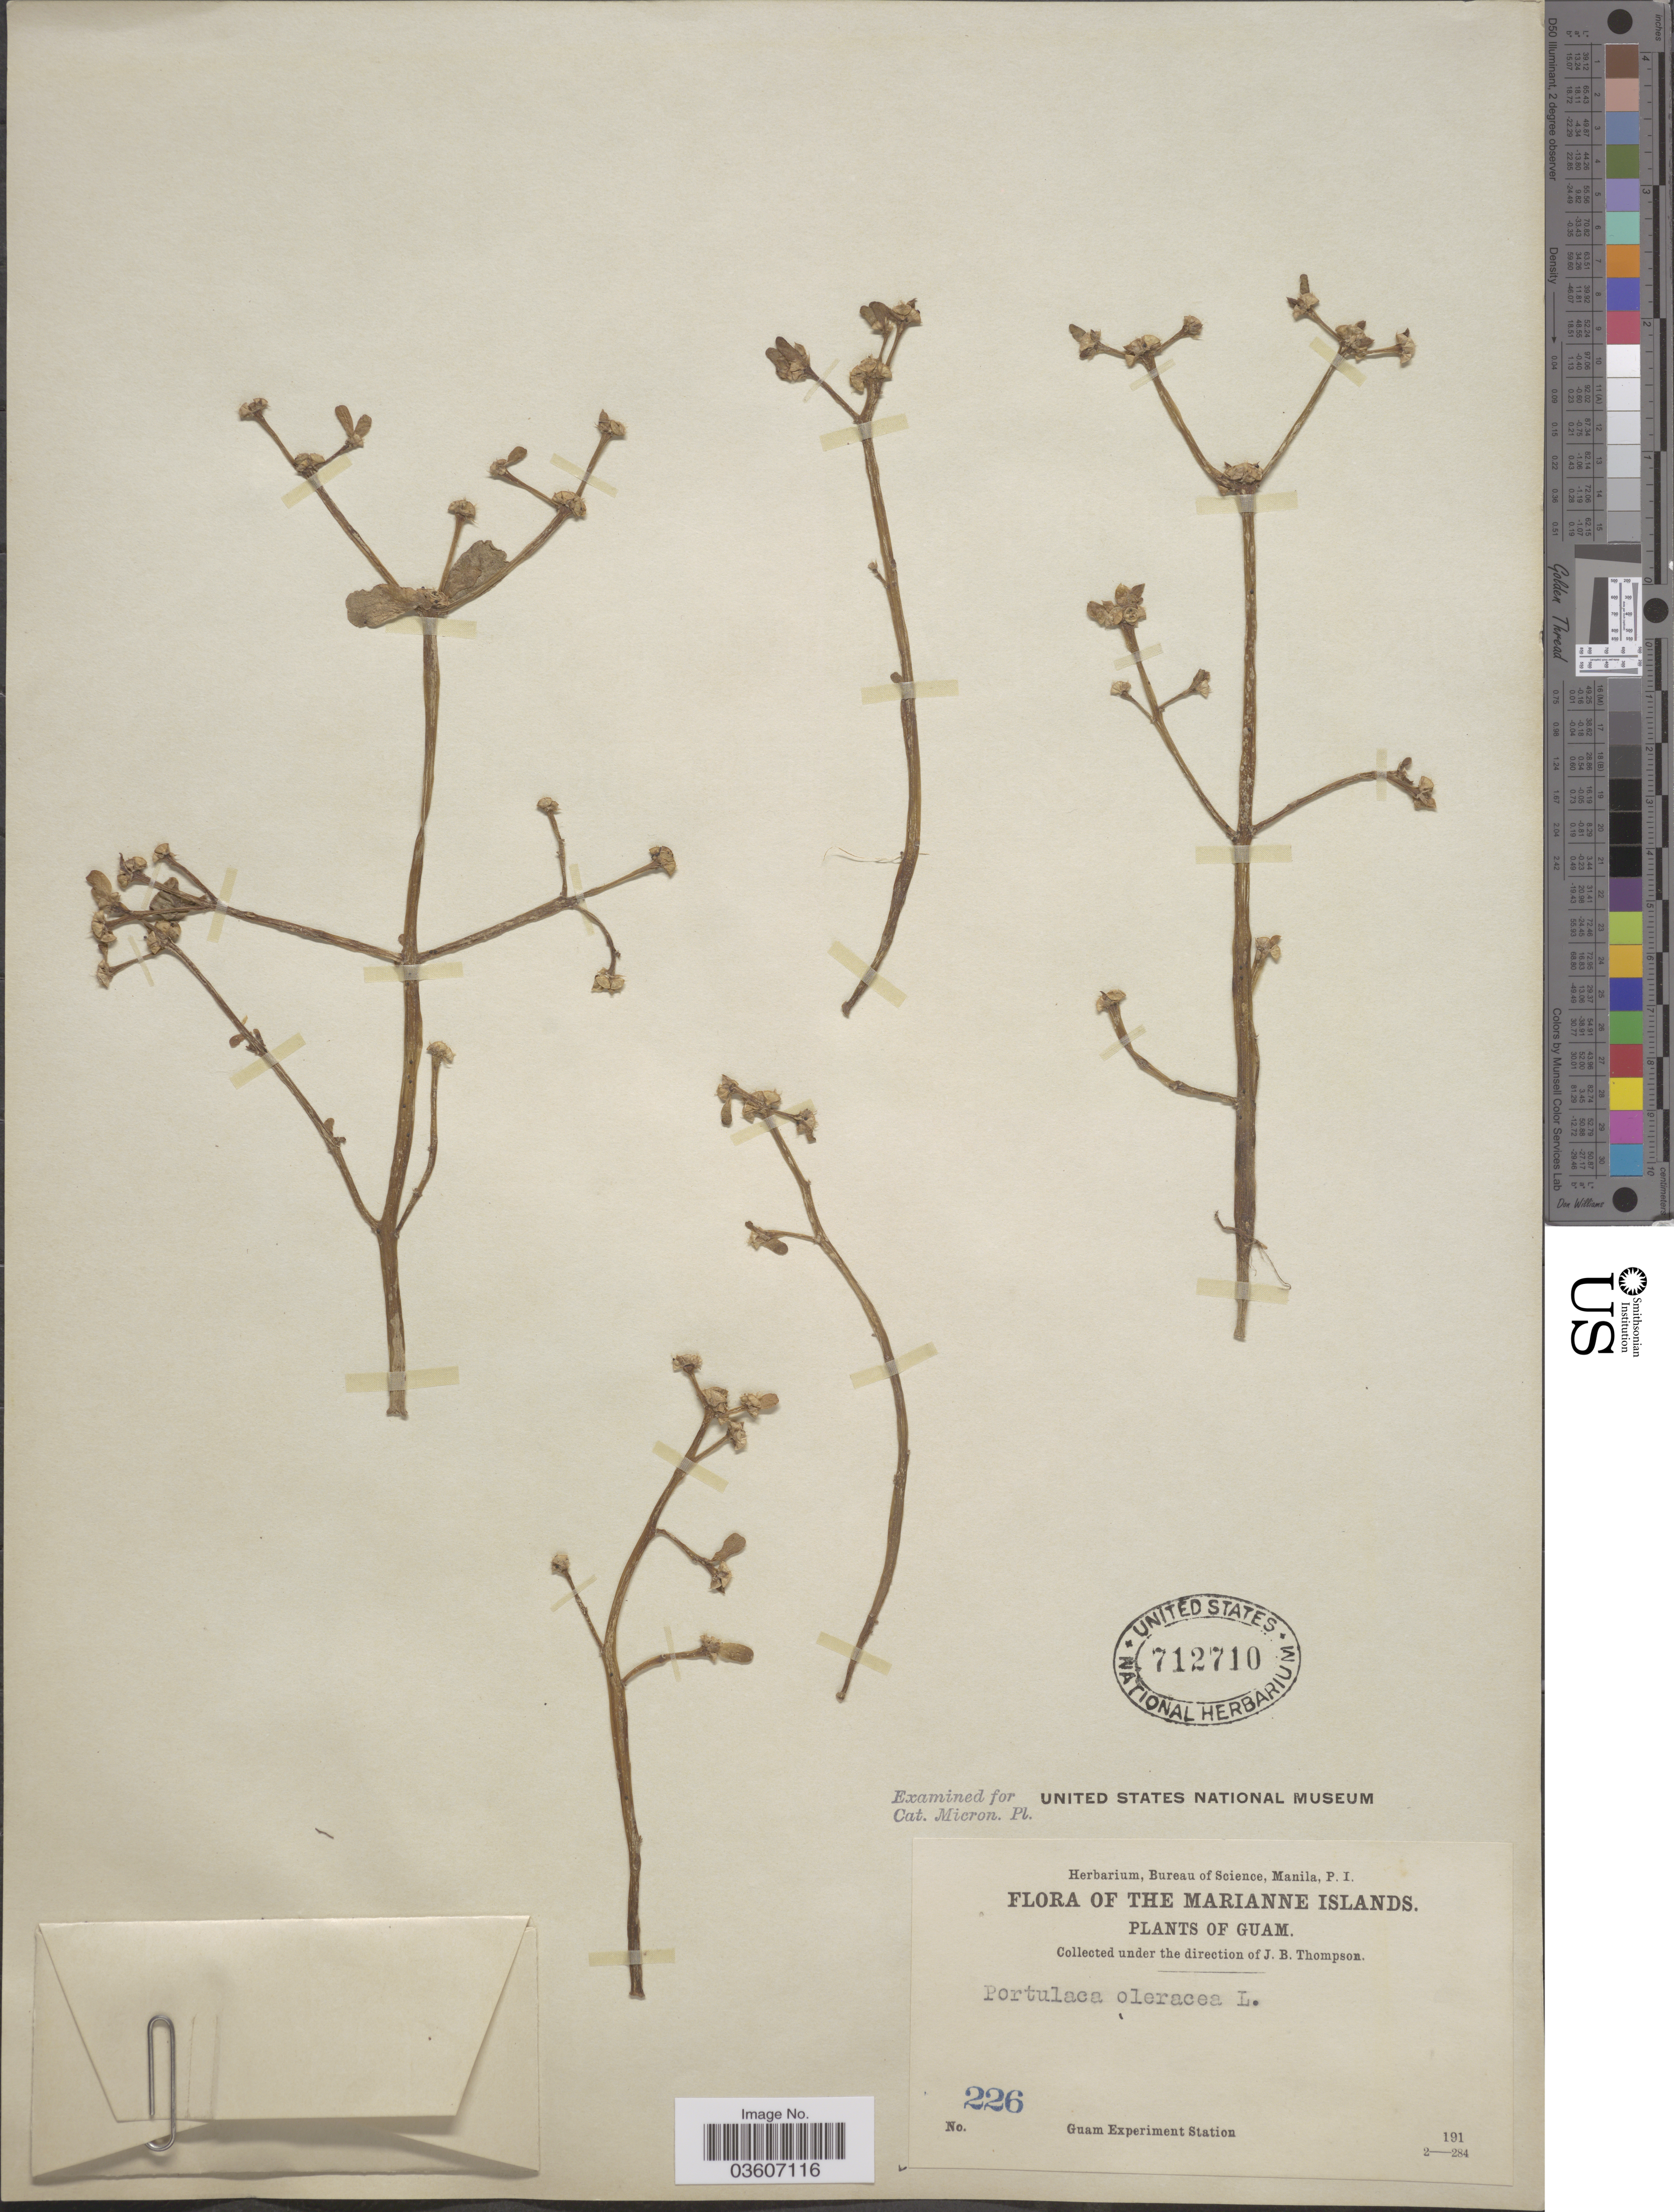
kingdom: Plantae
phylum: Tracheophyta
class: Magnoliopsida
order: Caryophyllales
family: Portulacaceae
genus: Portulaca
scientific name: Portulaca oleracea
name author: L.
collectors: Guam Exp. Sta.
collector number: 226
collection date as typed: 191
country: Guam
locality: The Marianne Islands.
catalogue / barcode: US 712710